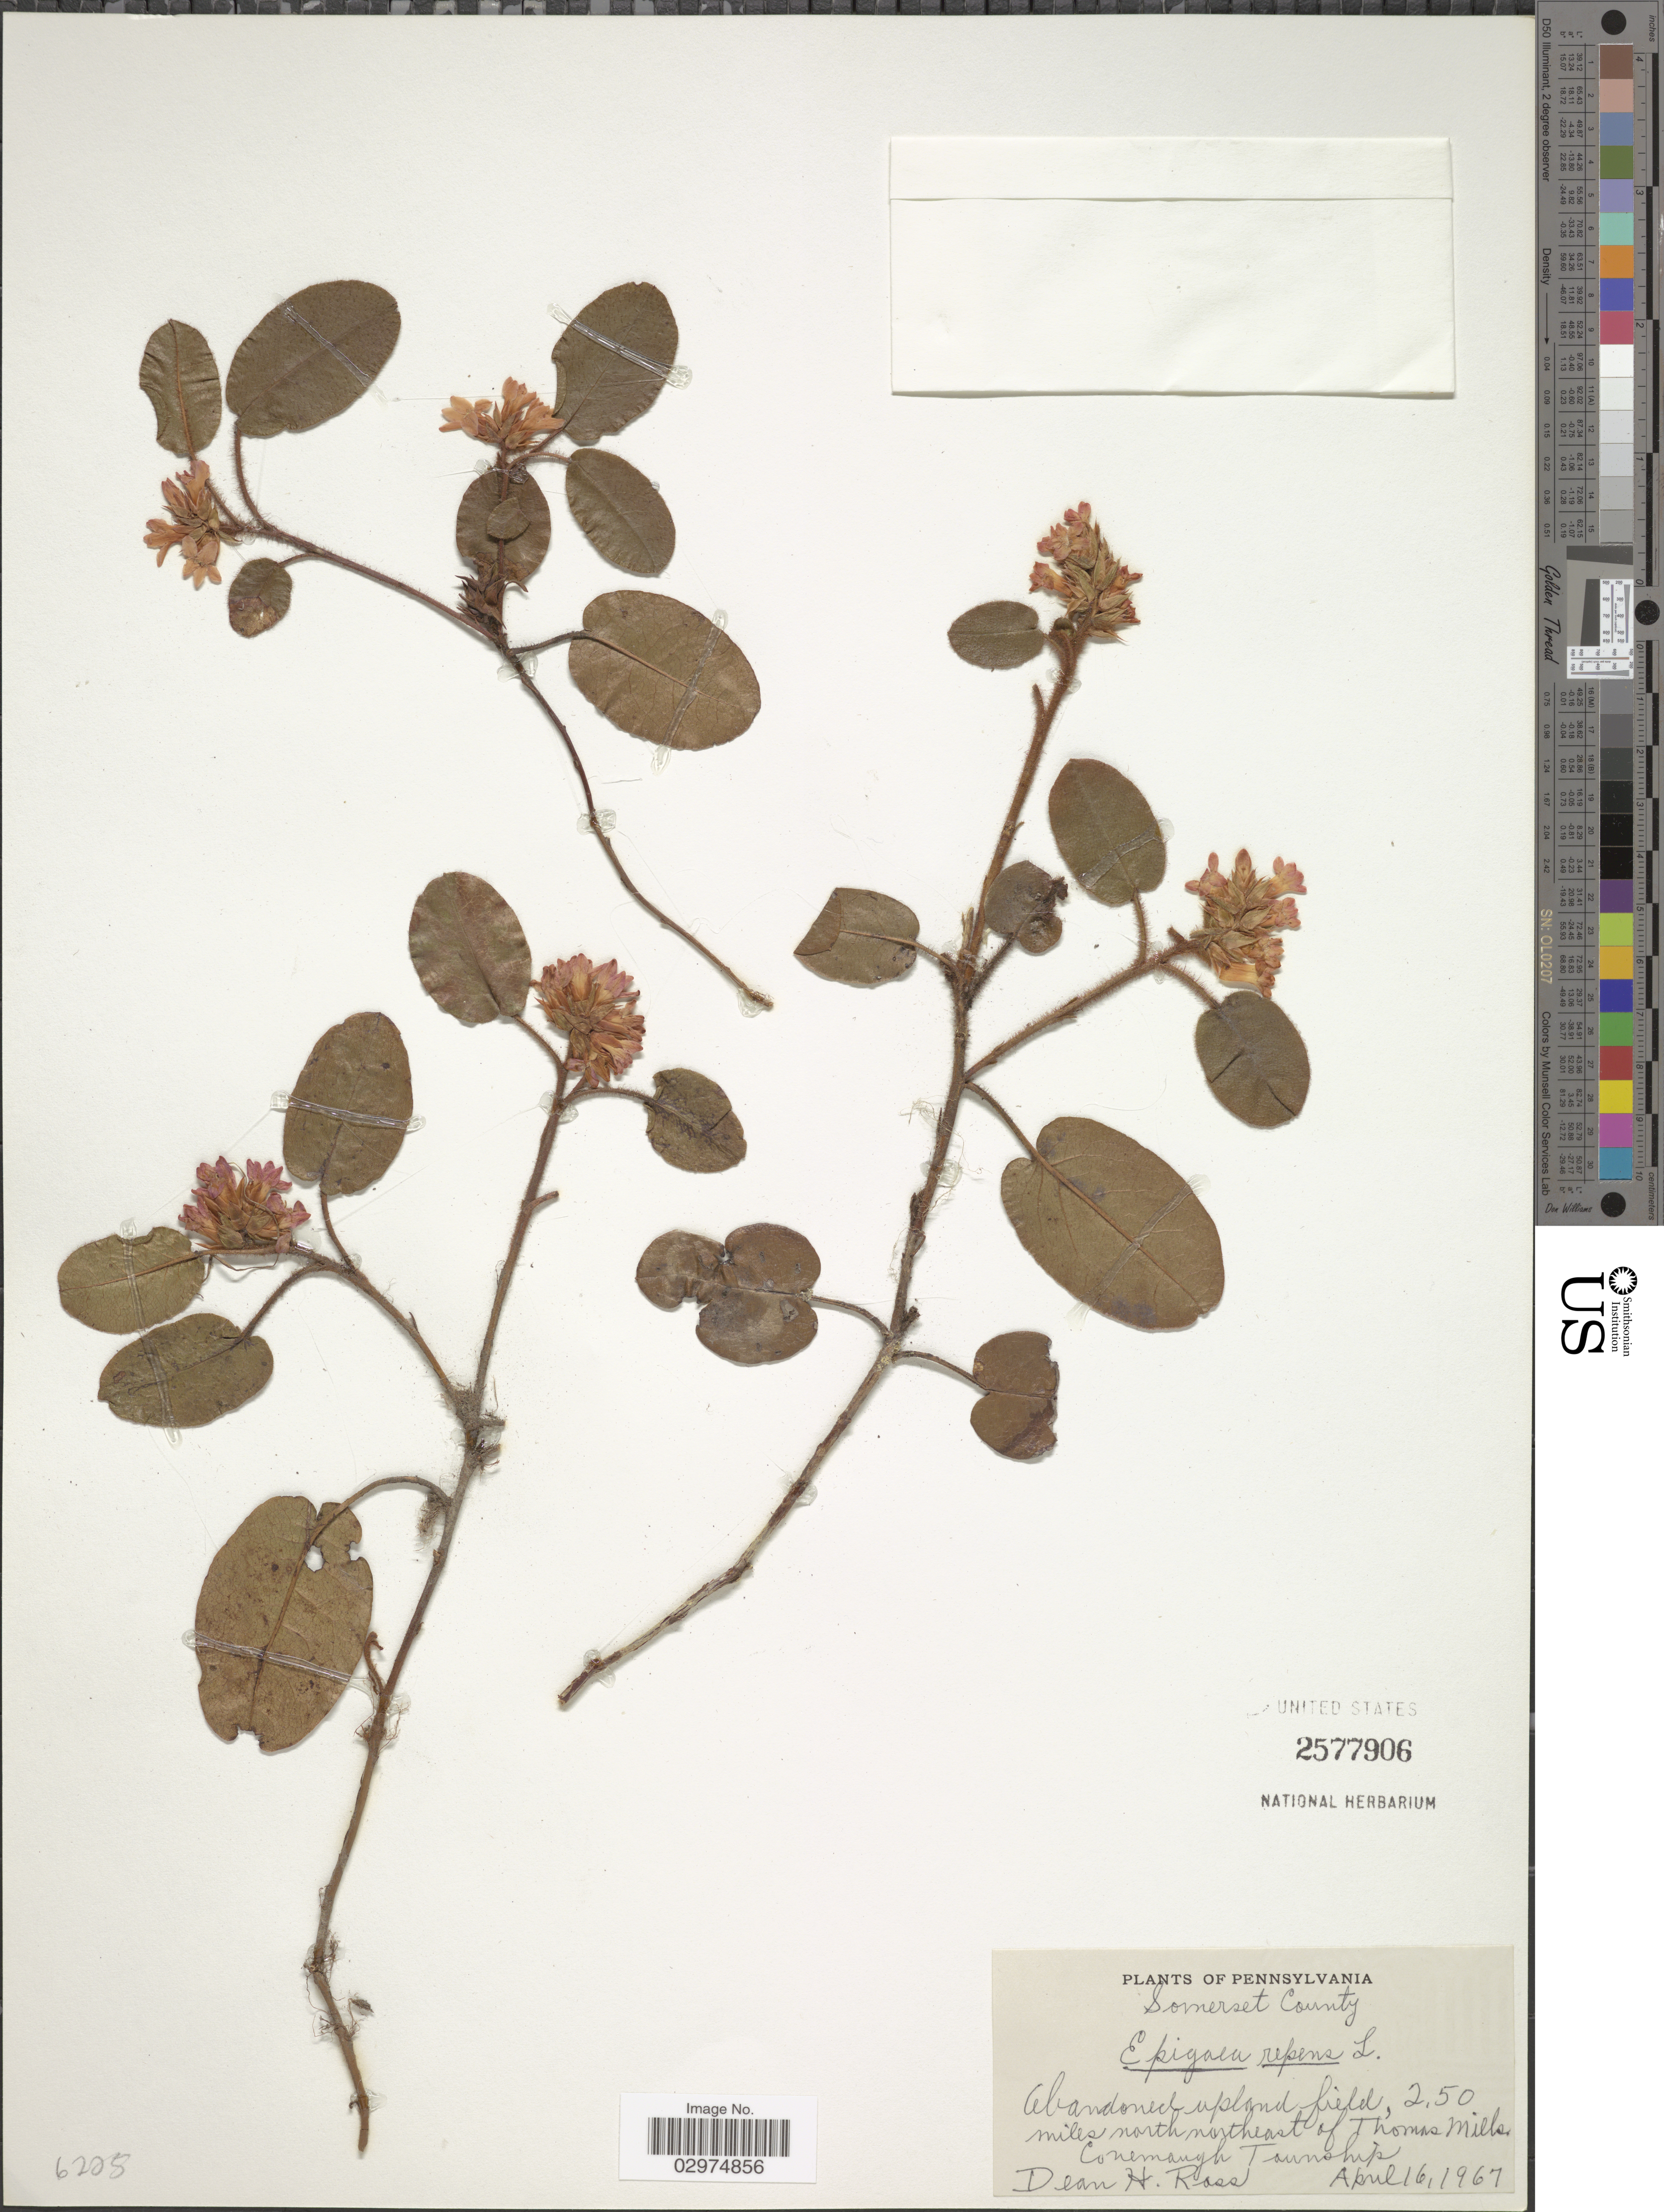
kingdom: Plantae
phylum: Tracheophyta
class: Magnoliopsida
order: Ericales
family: Ericaceae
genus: Epigaea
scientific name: Epigaea repens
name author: L.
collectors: D. Ross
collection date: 1967-04-16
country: United States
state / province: Pennsylvania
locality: Somerset County. Abandoned upland field, 2.50 miles north northeast of Thomas Mills. Conemaugh Township.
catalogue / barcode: US 2577906